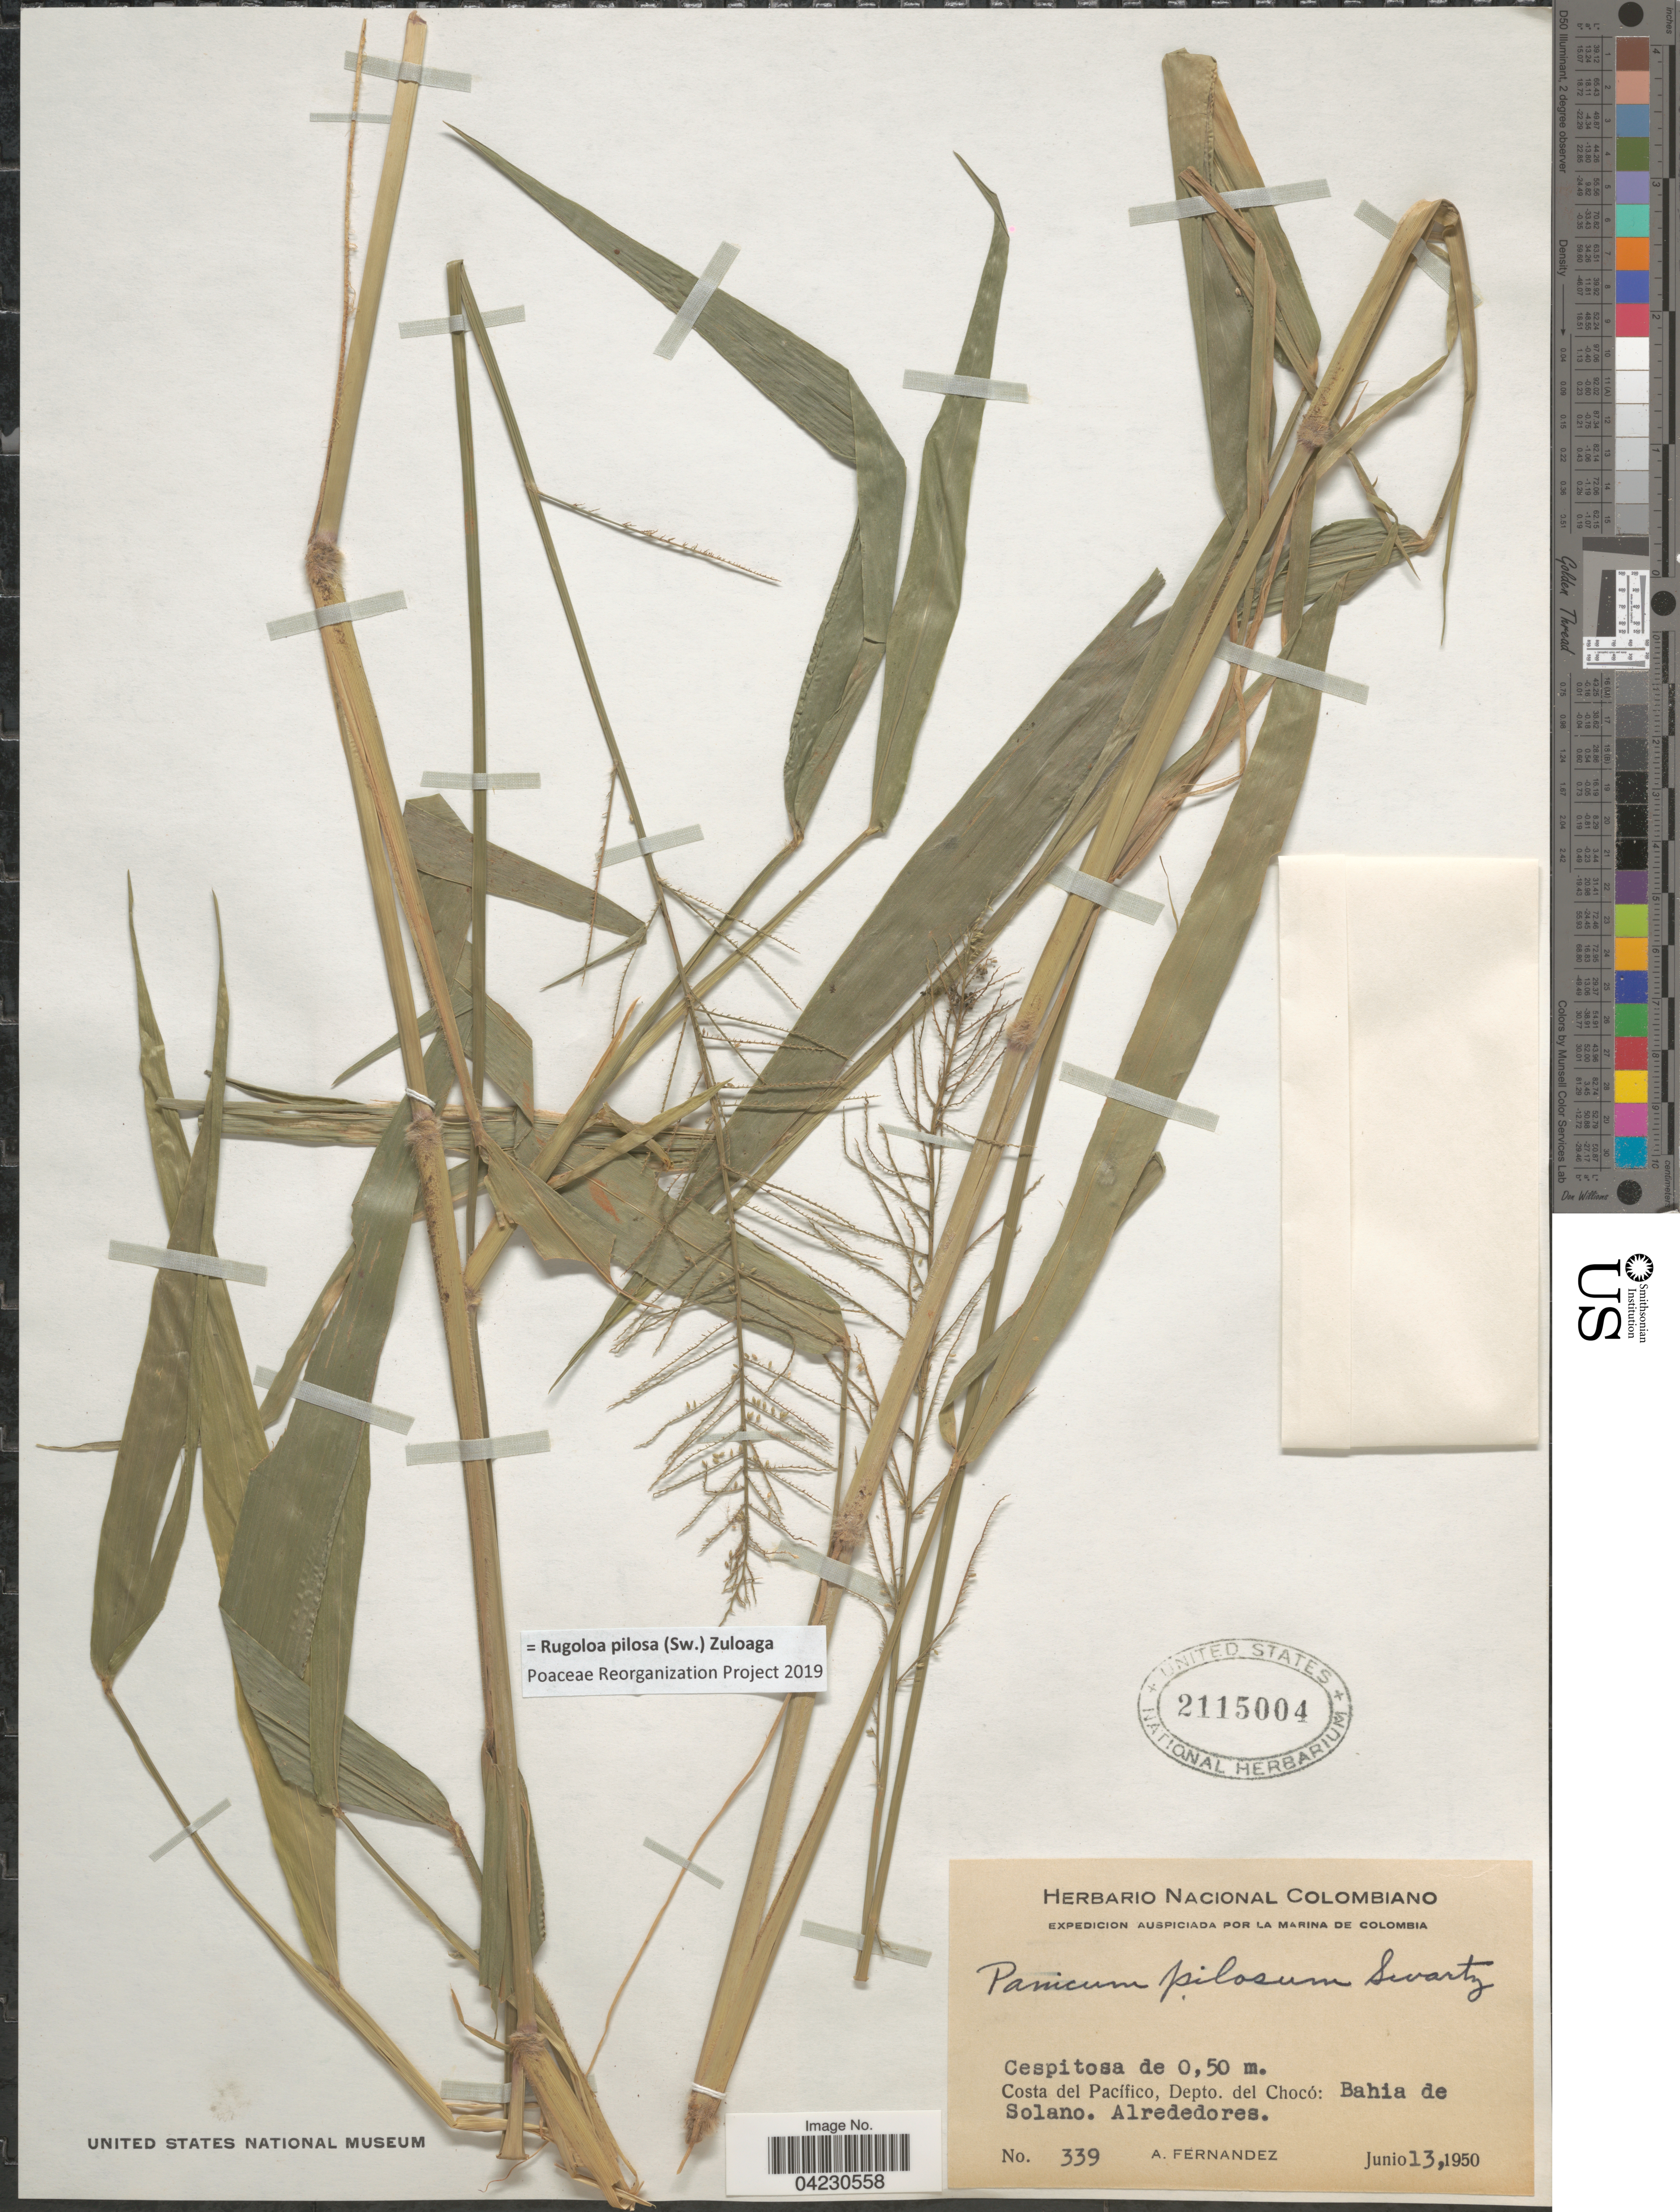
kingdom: Plantae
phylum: Tracheophyta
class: Liliopsida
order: Poales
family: Poaceae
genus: Rugoloa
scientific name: Rugoloa pilosa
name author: (Sw.) Zuloaga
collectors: A. Fernandez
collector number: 339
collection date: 1950-06-13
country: Colombia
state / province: Chocó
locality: Expedicion Auspiciada por La Marina de Colombia. Costa del Pacífico, Depto. del Chocó: Bahia de Solano. Alrededores.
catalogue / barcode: US 2115004